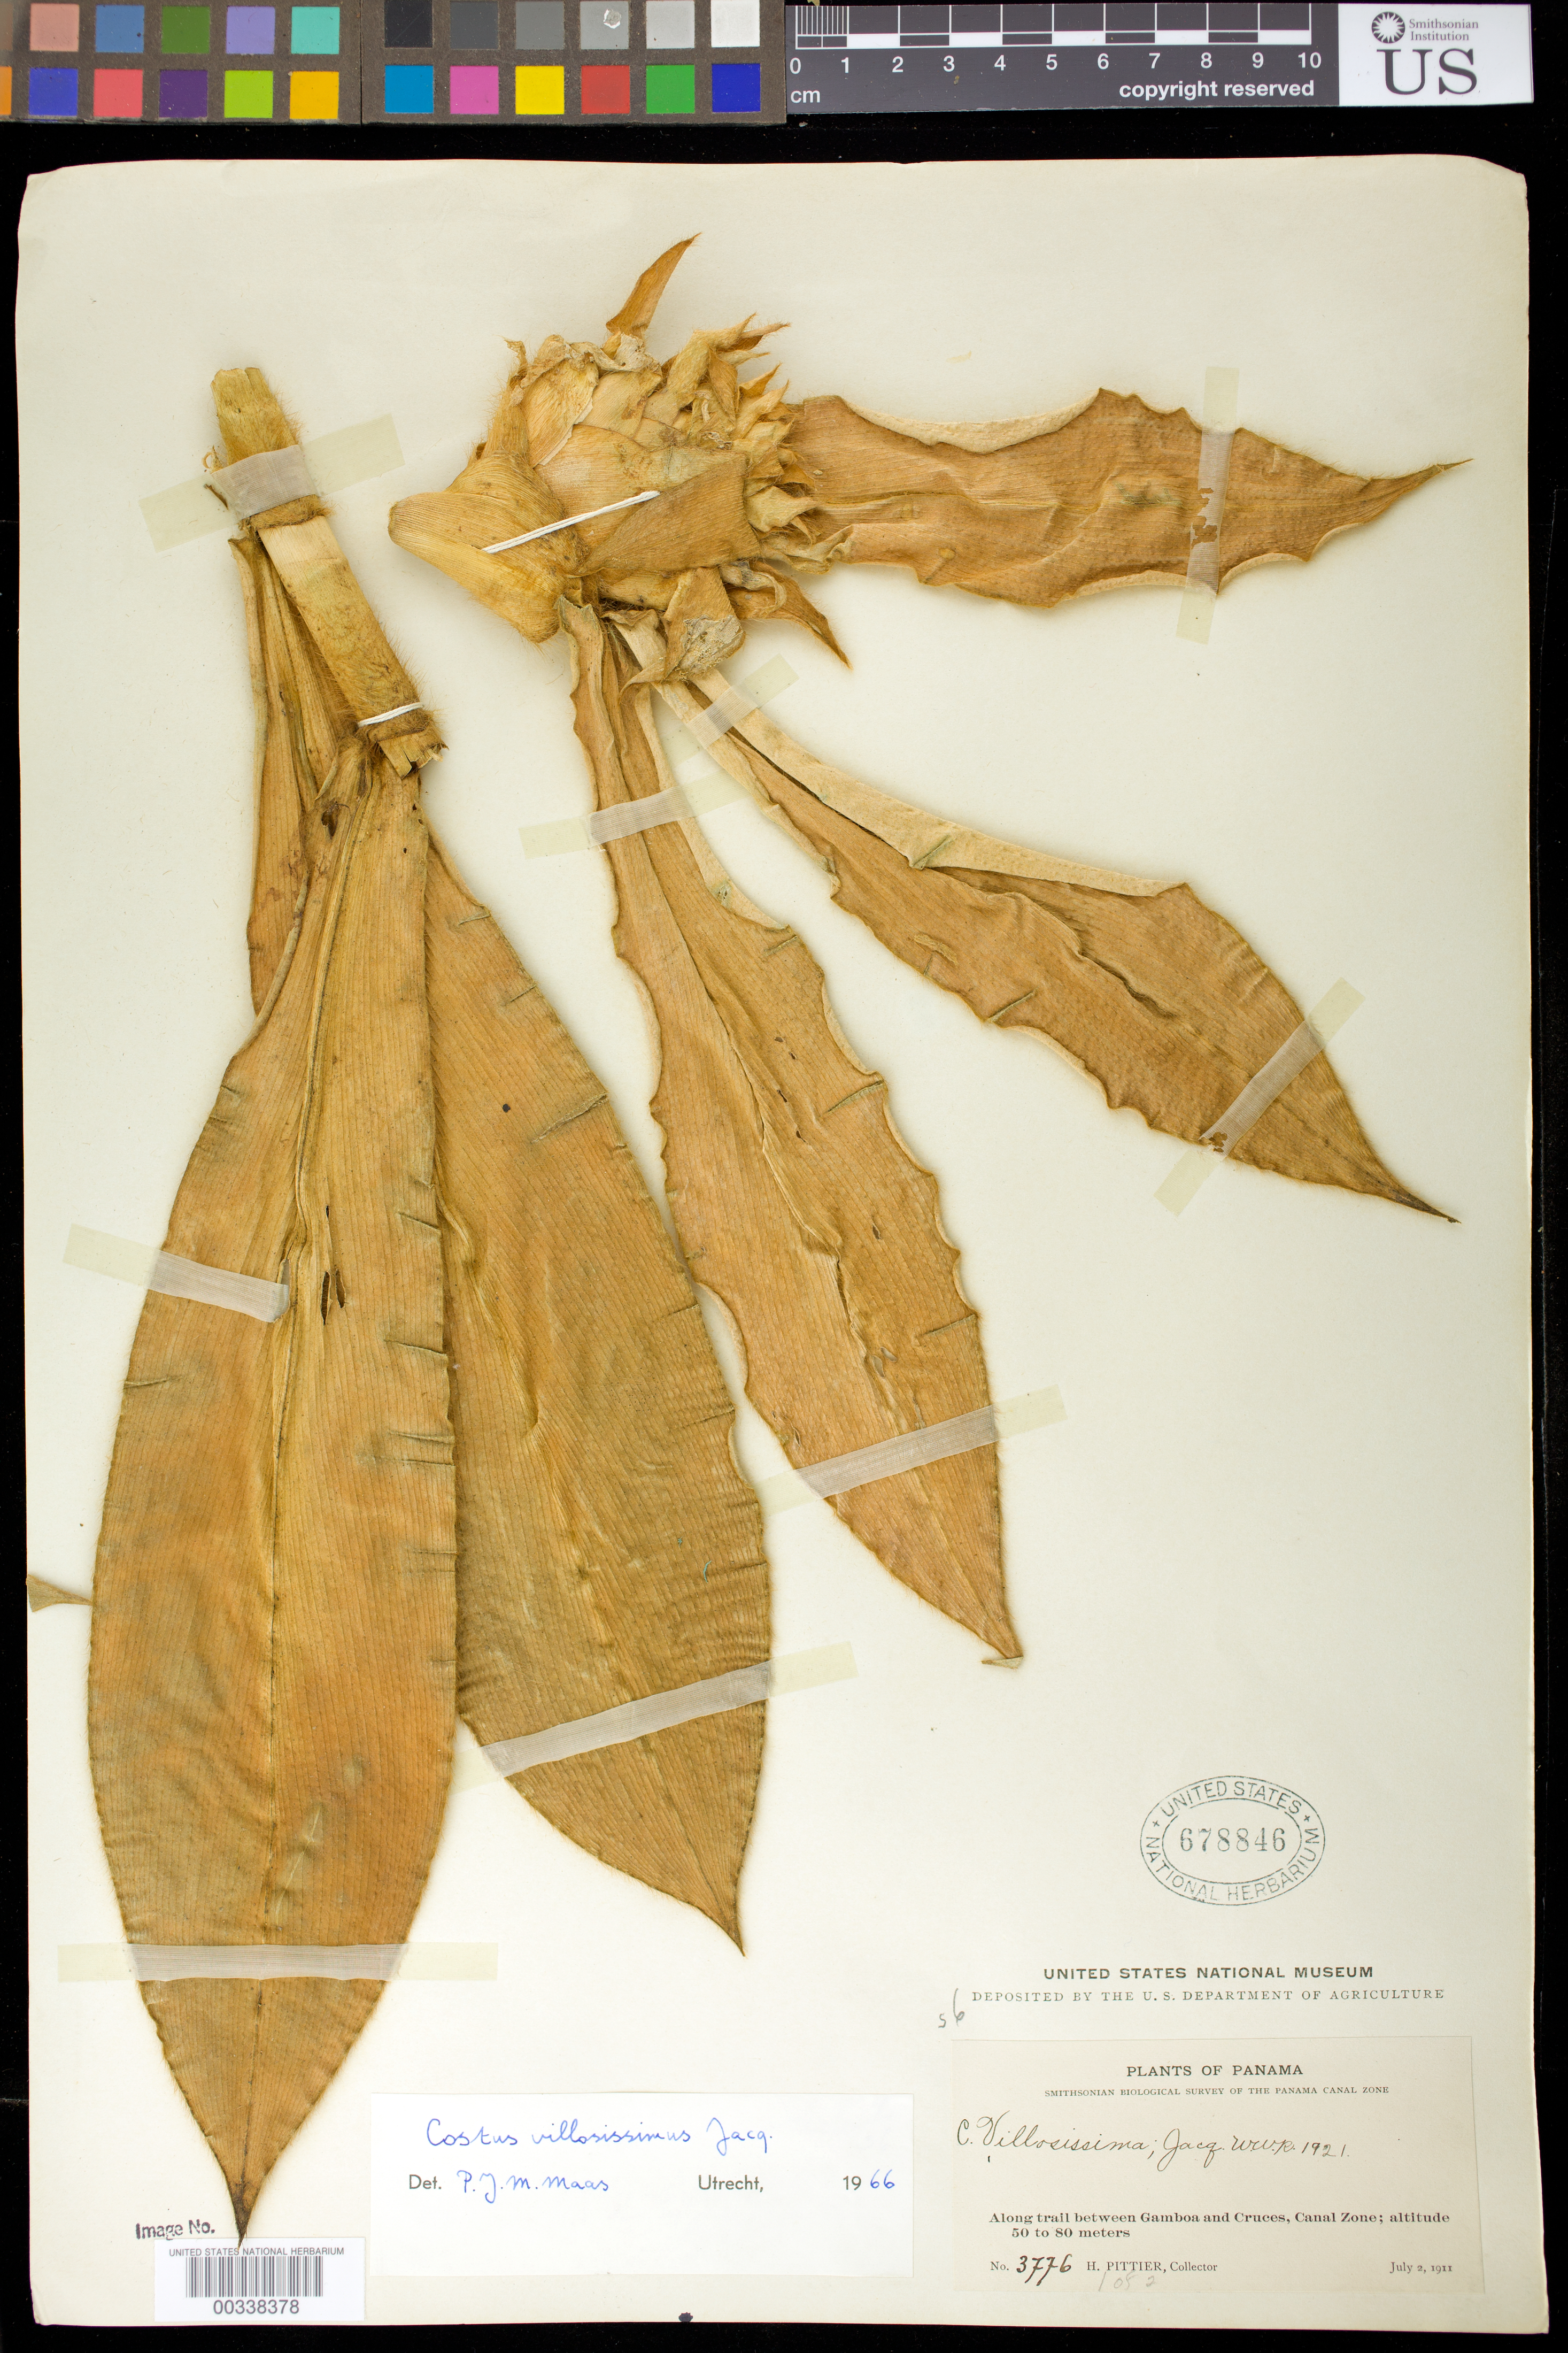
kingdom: Plantae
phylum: Tracheophyta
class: Liliopsida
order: Zingiberales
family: Costaceae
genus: Costus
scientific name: Costus villosissimus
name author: Jacq.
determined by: Maas, Paul J. M.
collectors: H. F. Pittier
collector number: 3776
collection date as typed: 02 Jul 1911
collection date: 1911-07-02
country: Panama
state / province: Colón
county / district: Canal Zone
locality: Along Trail between Gamboa and Cruces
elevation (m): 50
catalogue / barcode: US 678846